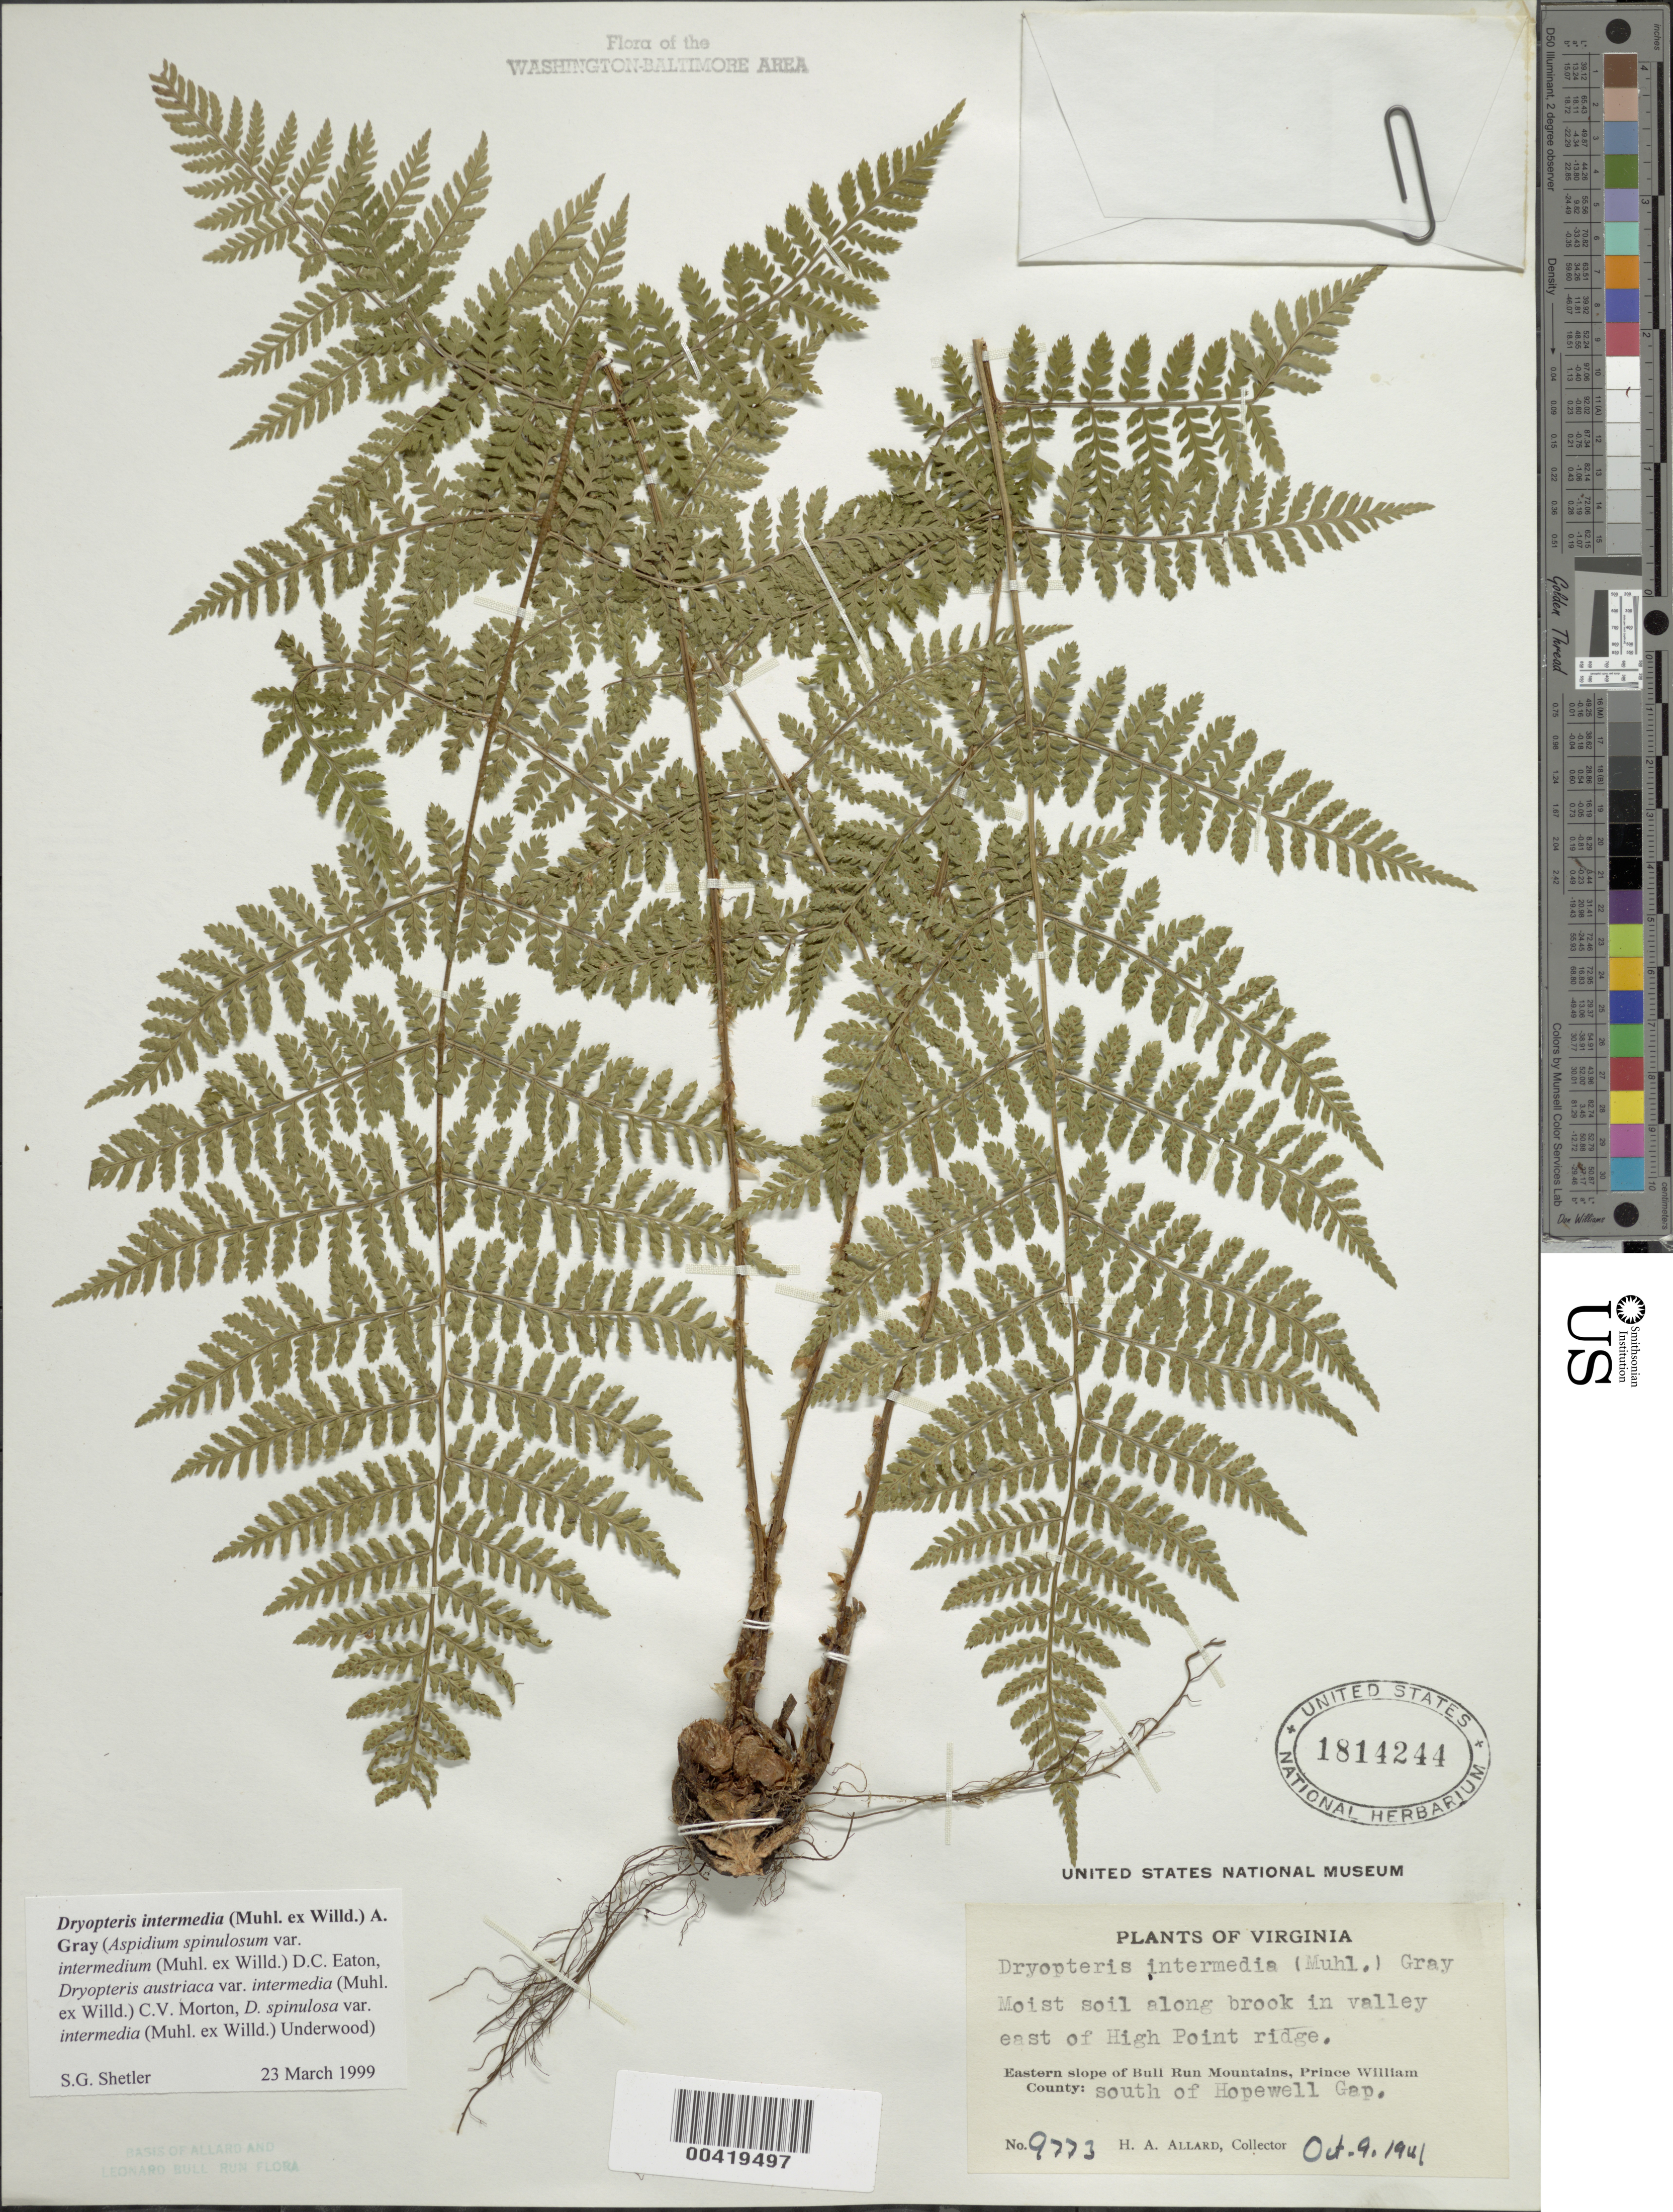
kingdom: Plantae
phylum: Tracheophyta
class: Polypodiopsida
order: Polypodiales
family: Dryopteridaceae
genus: Dryopteris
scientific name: Dryopteris intermedia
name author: (Muhl.) A. Gray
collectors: H. A. Allard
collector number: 9773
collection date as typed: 09 Oct 1941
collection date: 1941-10-09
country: United States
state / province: Virginia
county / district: Fauquier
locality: East of High Point Ridge, south of Hopewell Gap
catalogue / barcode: US 1814244